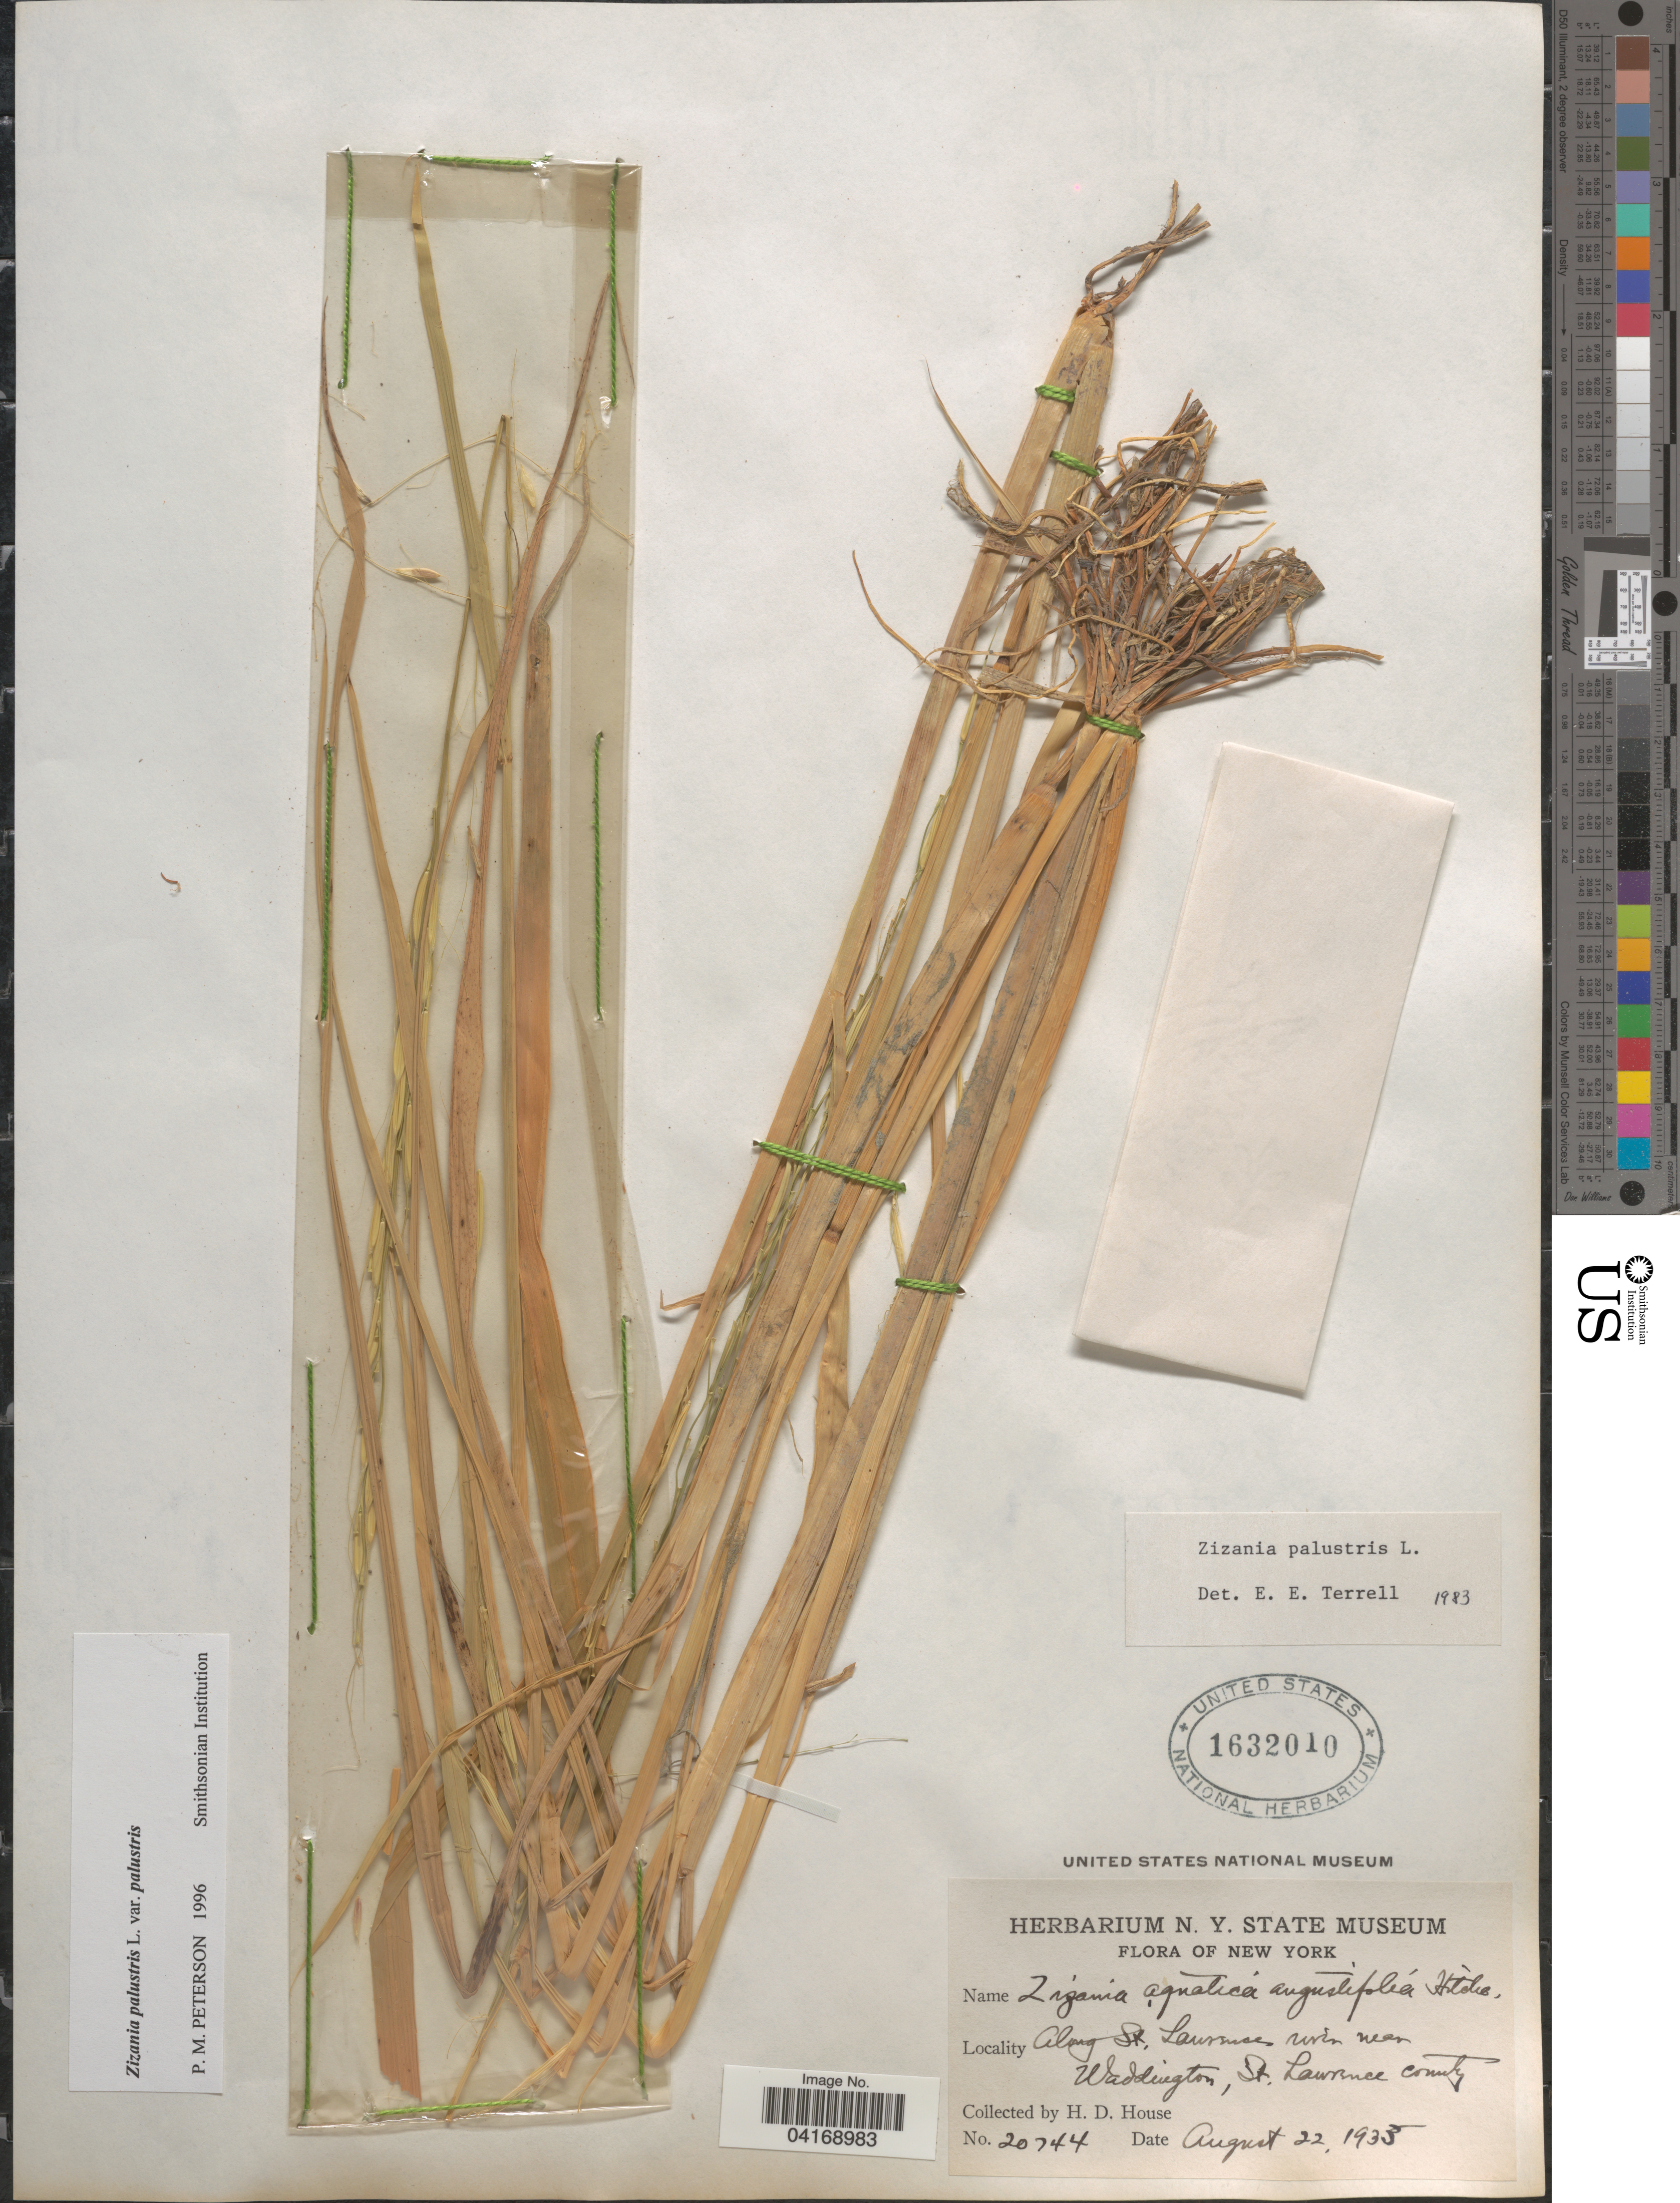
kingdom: Plantae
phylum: Tracheophyta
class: Liliopsida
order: Poales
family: Poaceae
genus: Zizania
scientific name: Zizania palustris var. palustris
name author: L.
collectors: H. D. House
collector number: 20744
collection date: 1933-08-22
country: United States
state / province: New York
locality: Along St. Lawrence river near Waddington, St. Lawrence County.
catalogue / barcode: US 1632010